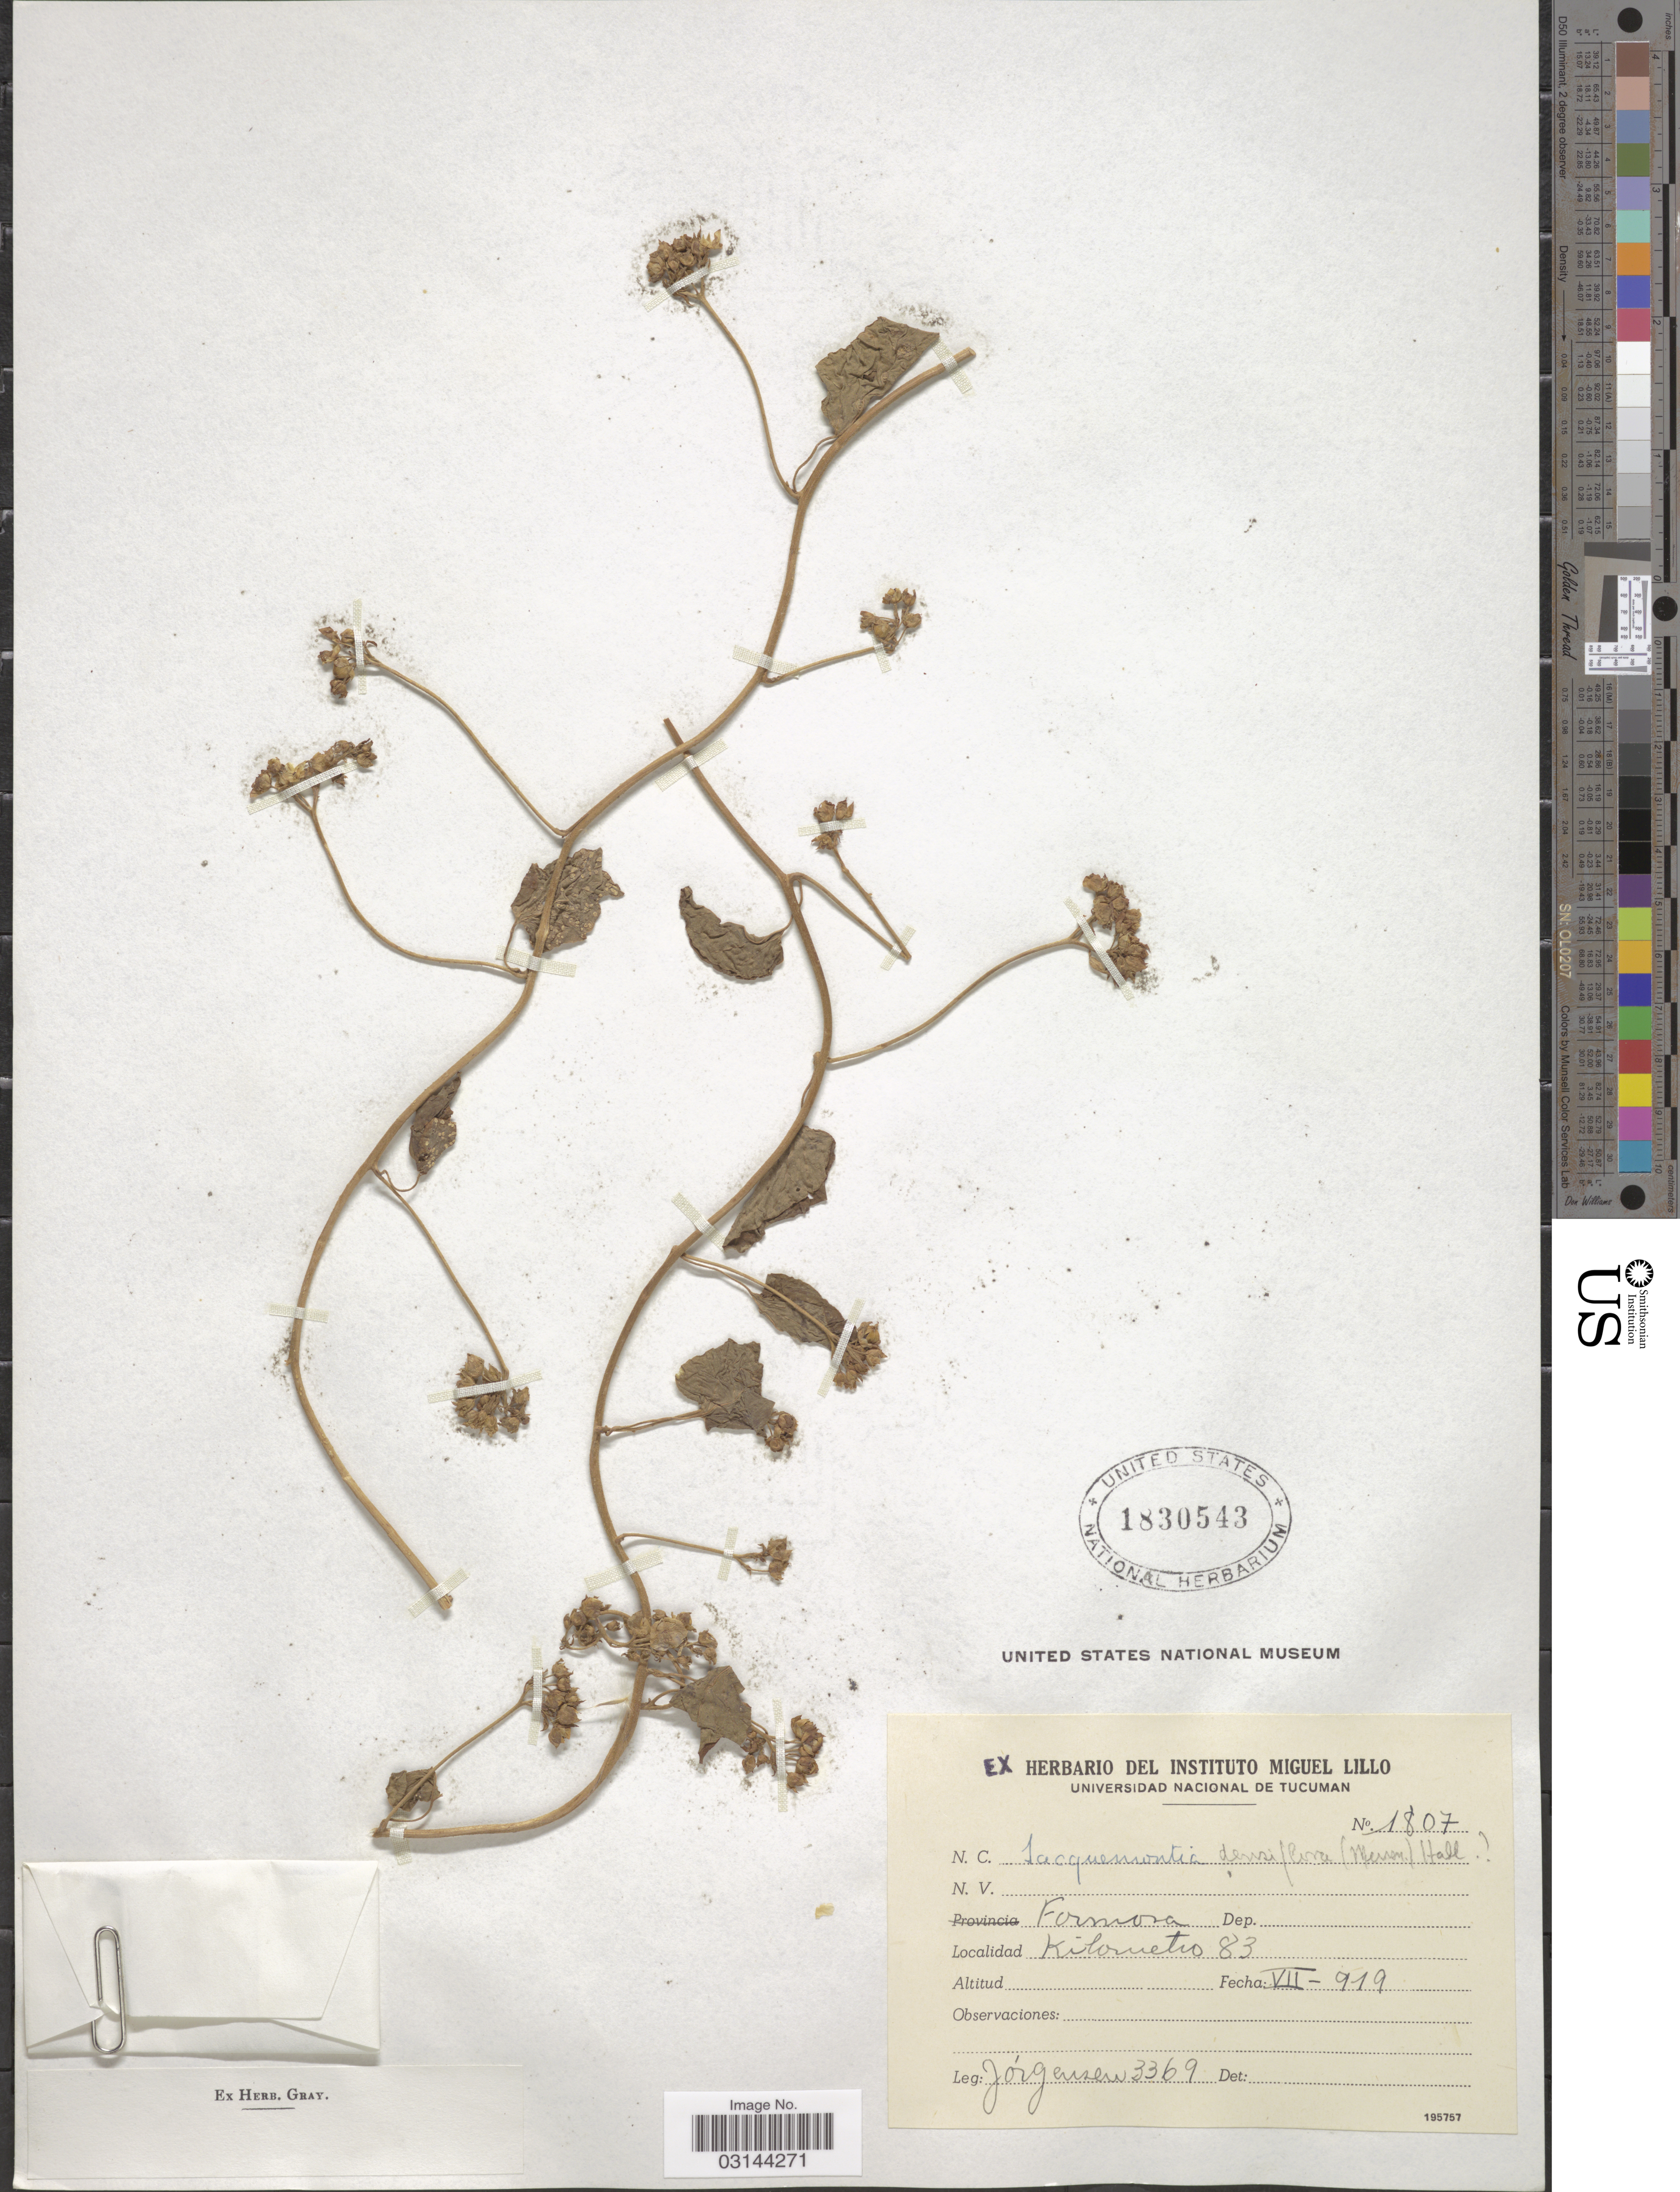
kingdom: Plantae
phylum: Tracheophyta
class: Magnoliopsida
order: Solanales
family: Convolvulaceae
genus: Jacquemontia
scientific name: Jacquemontia densiflora Rusby, nom. illeg.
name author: Rusby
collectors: Jorgensen, --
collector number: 3369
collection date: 1919-07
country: Argentina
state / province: Formosa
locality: Kilometro 83.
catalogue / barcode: US 1830543